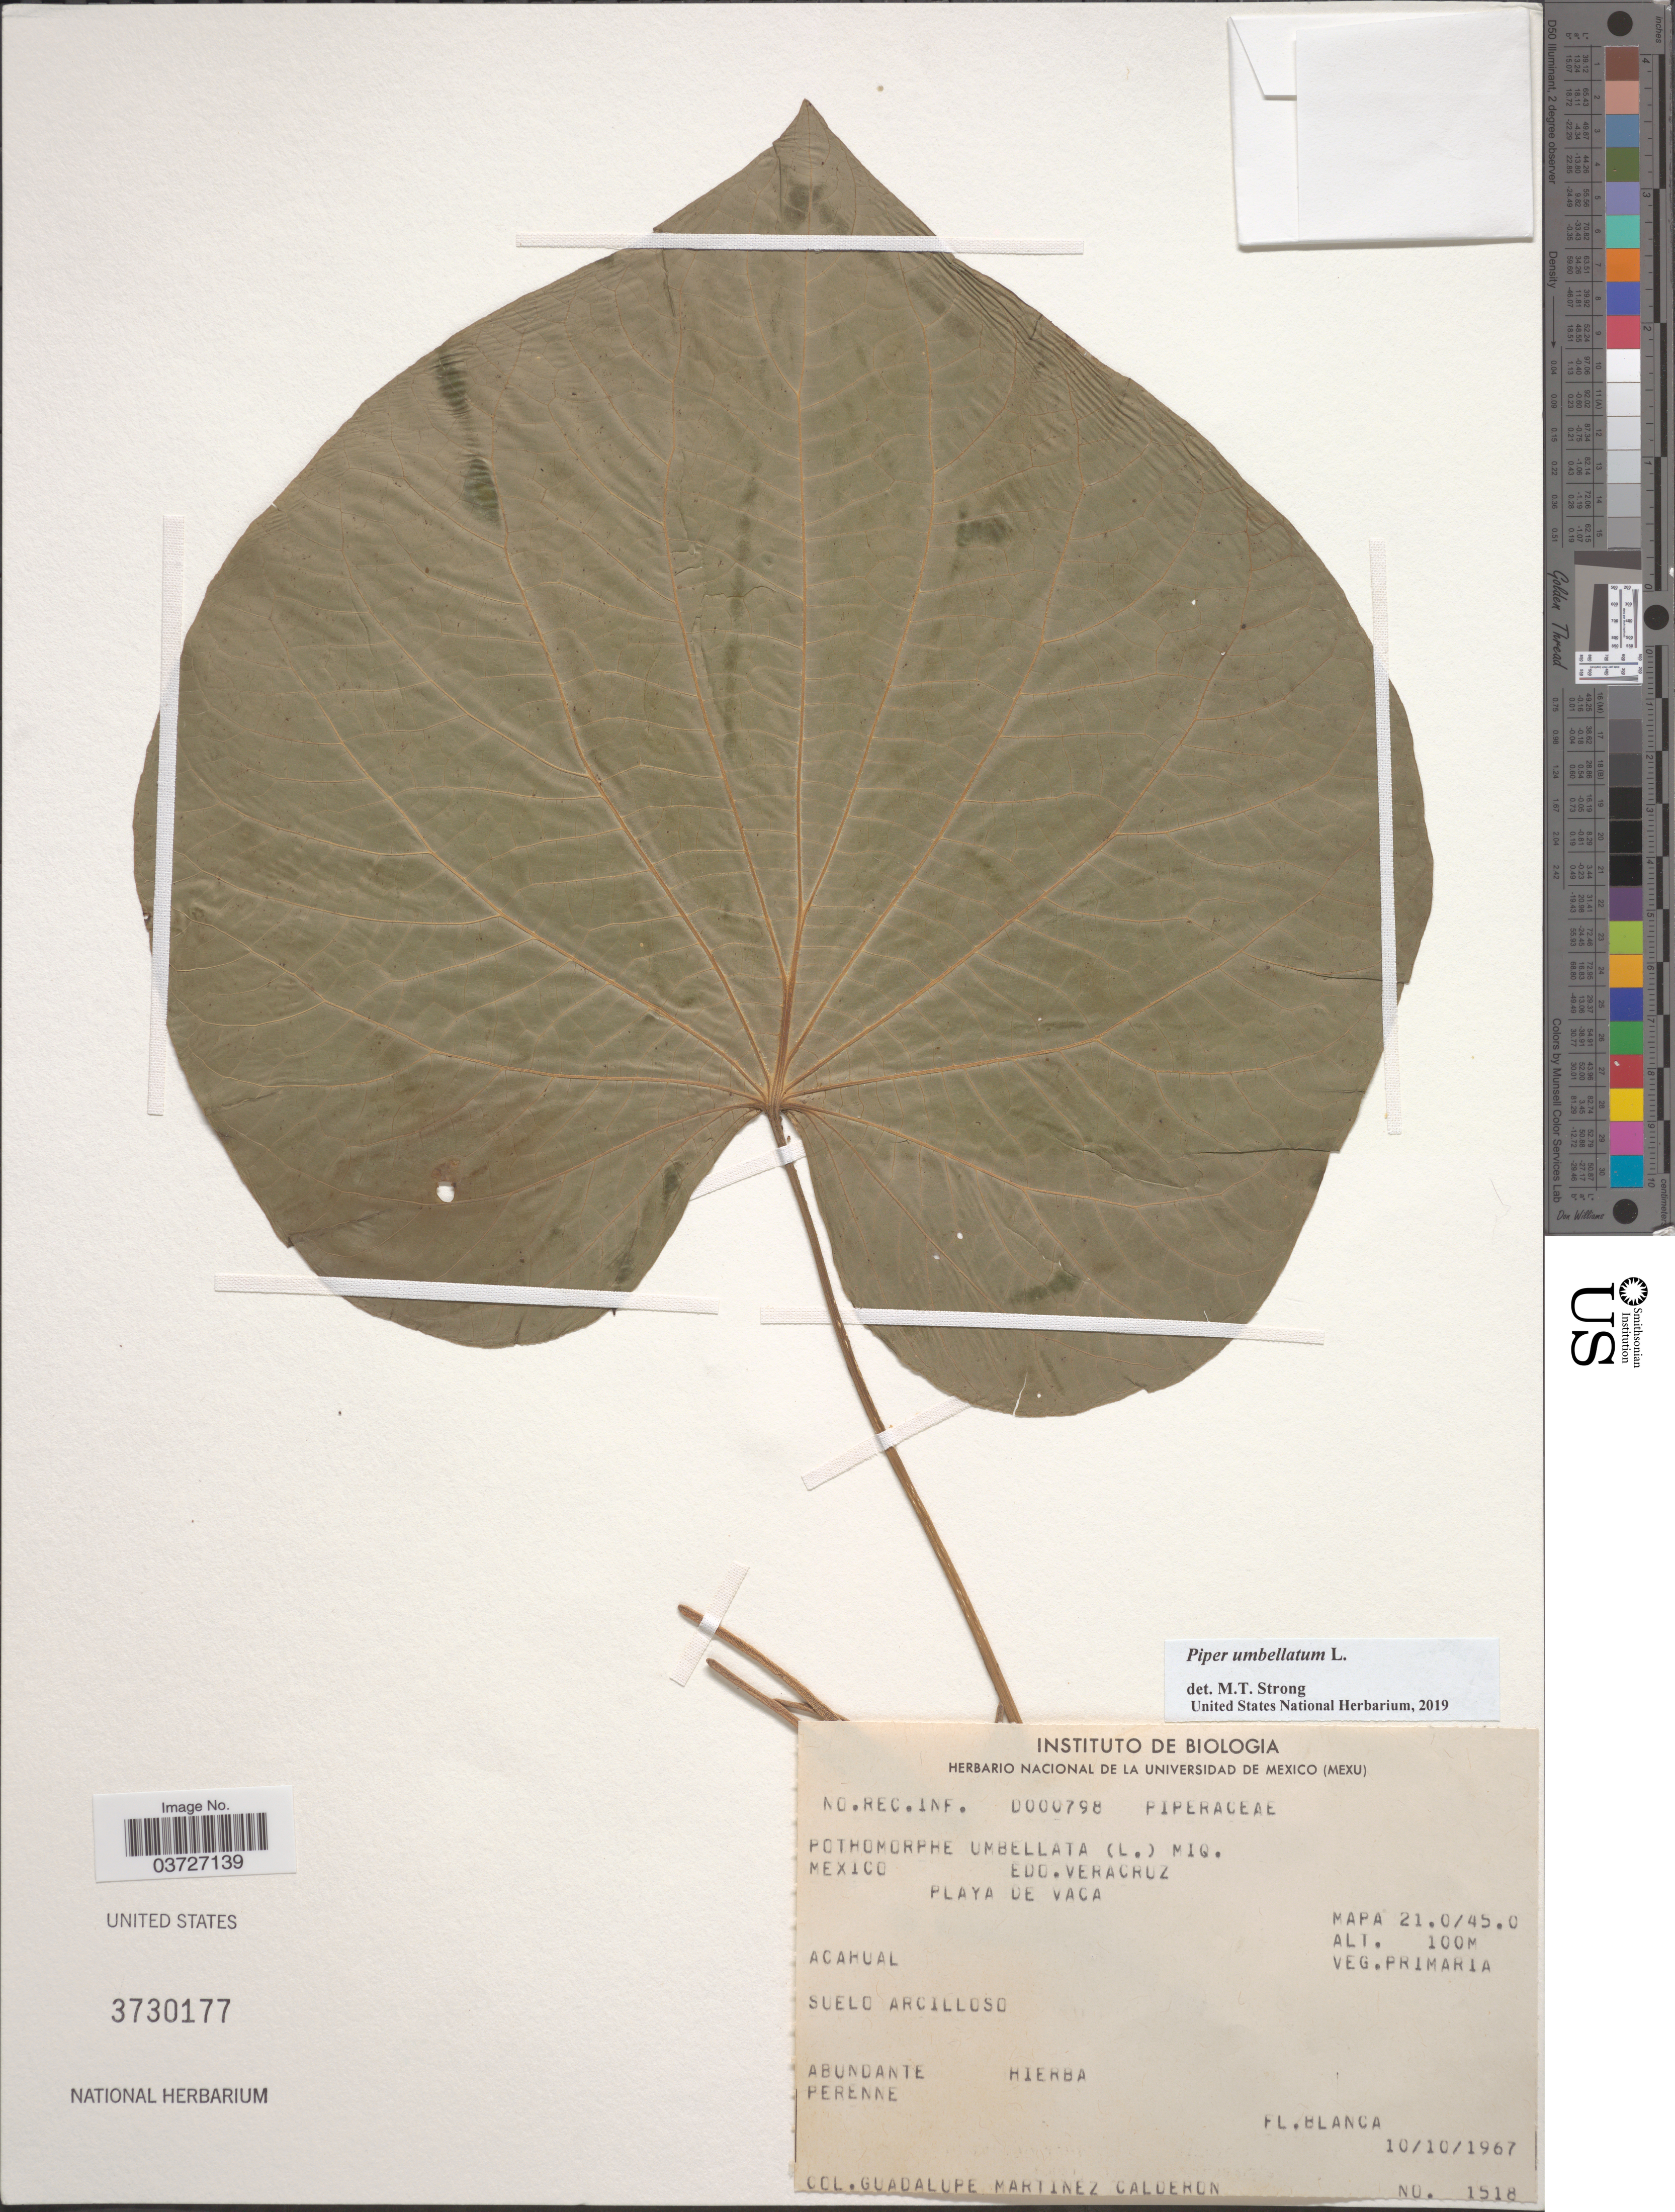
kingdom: Plantae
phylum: Tracheophyta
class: Magnoliopsida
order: Piperales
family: Piperaceae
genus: Piper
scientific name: Piper umbellatum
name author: L.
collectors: G. Martínez Calderón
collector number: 1518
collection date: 1967-10-10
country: Mexico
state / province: Veracruz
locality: Veracruz. Playa de Vaca. Acahual.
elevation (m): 100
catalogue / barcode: US 3730177